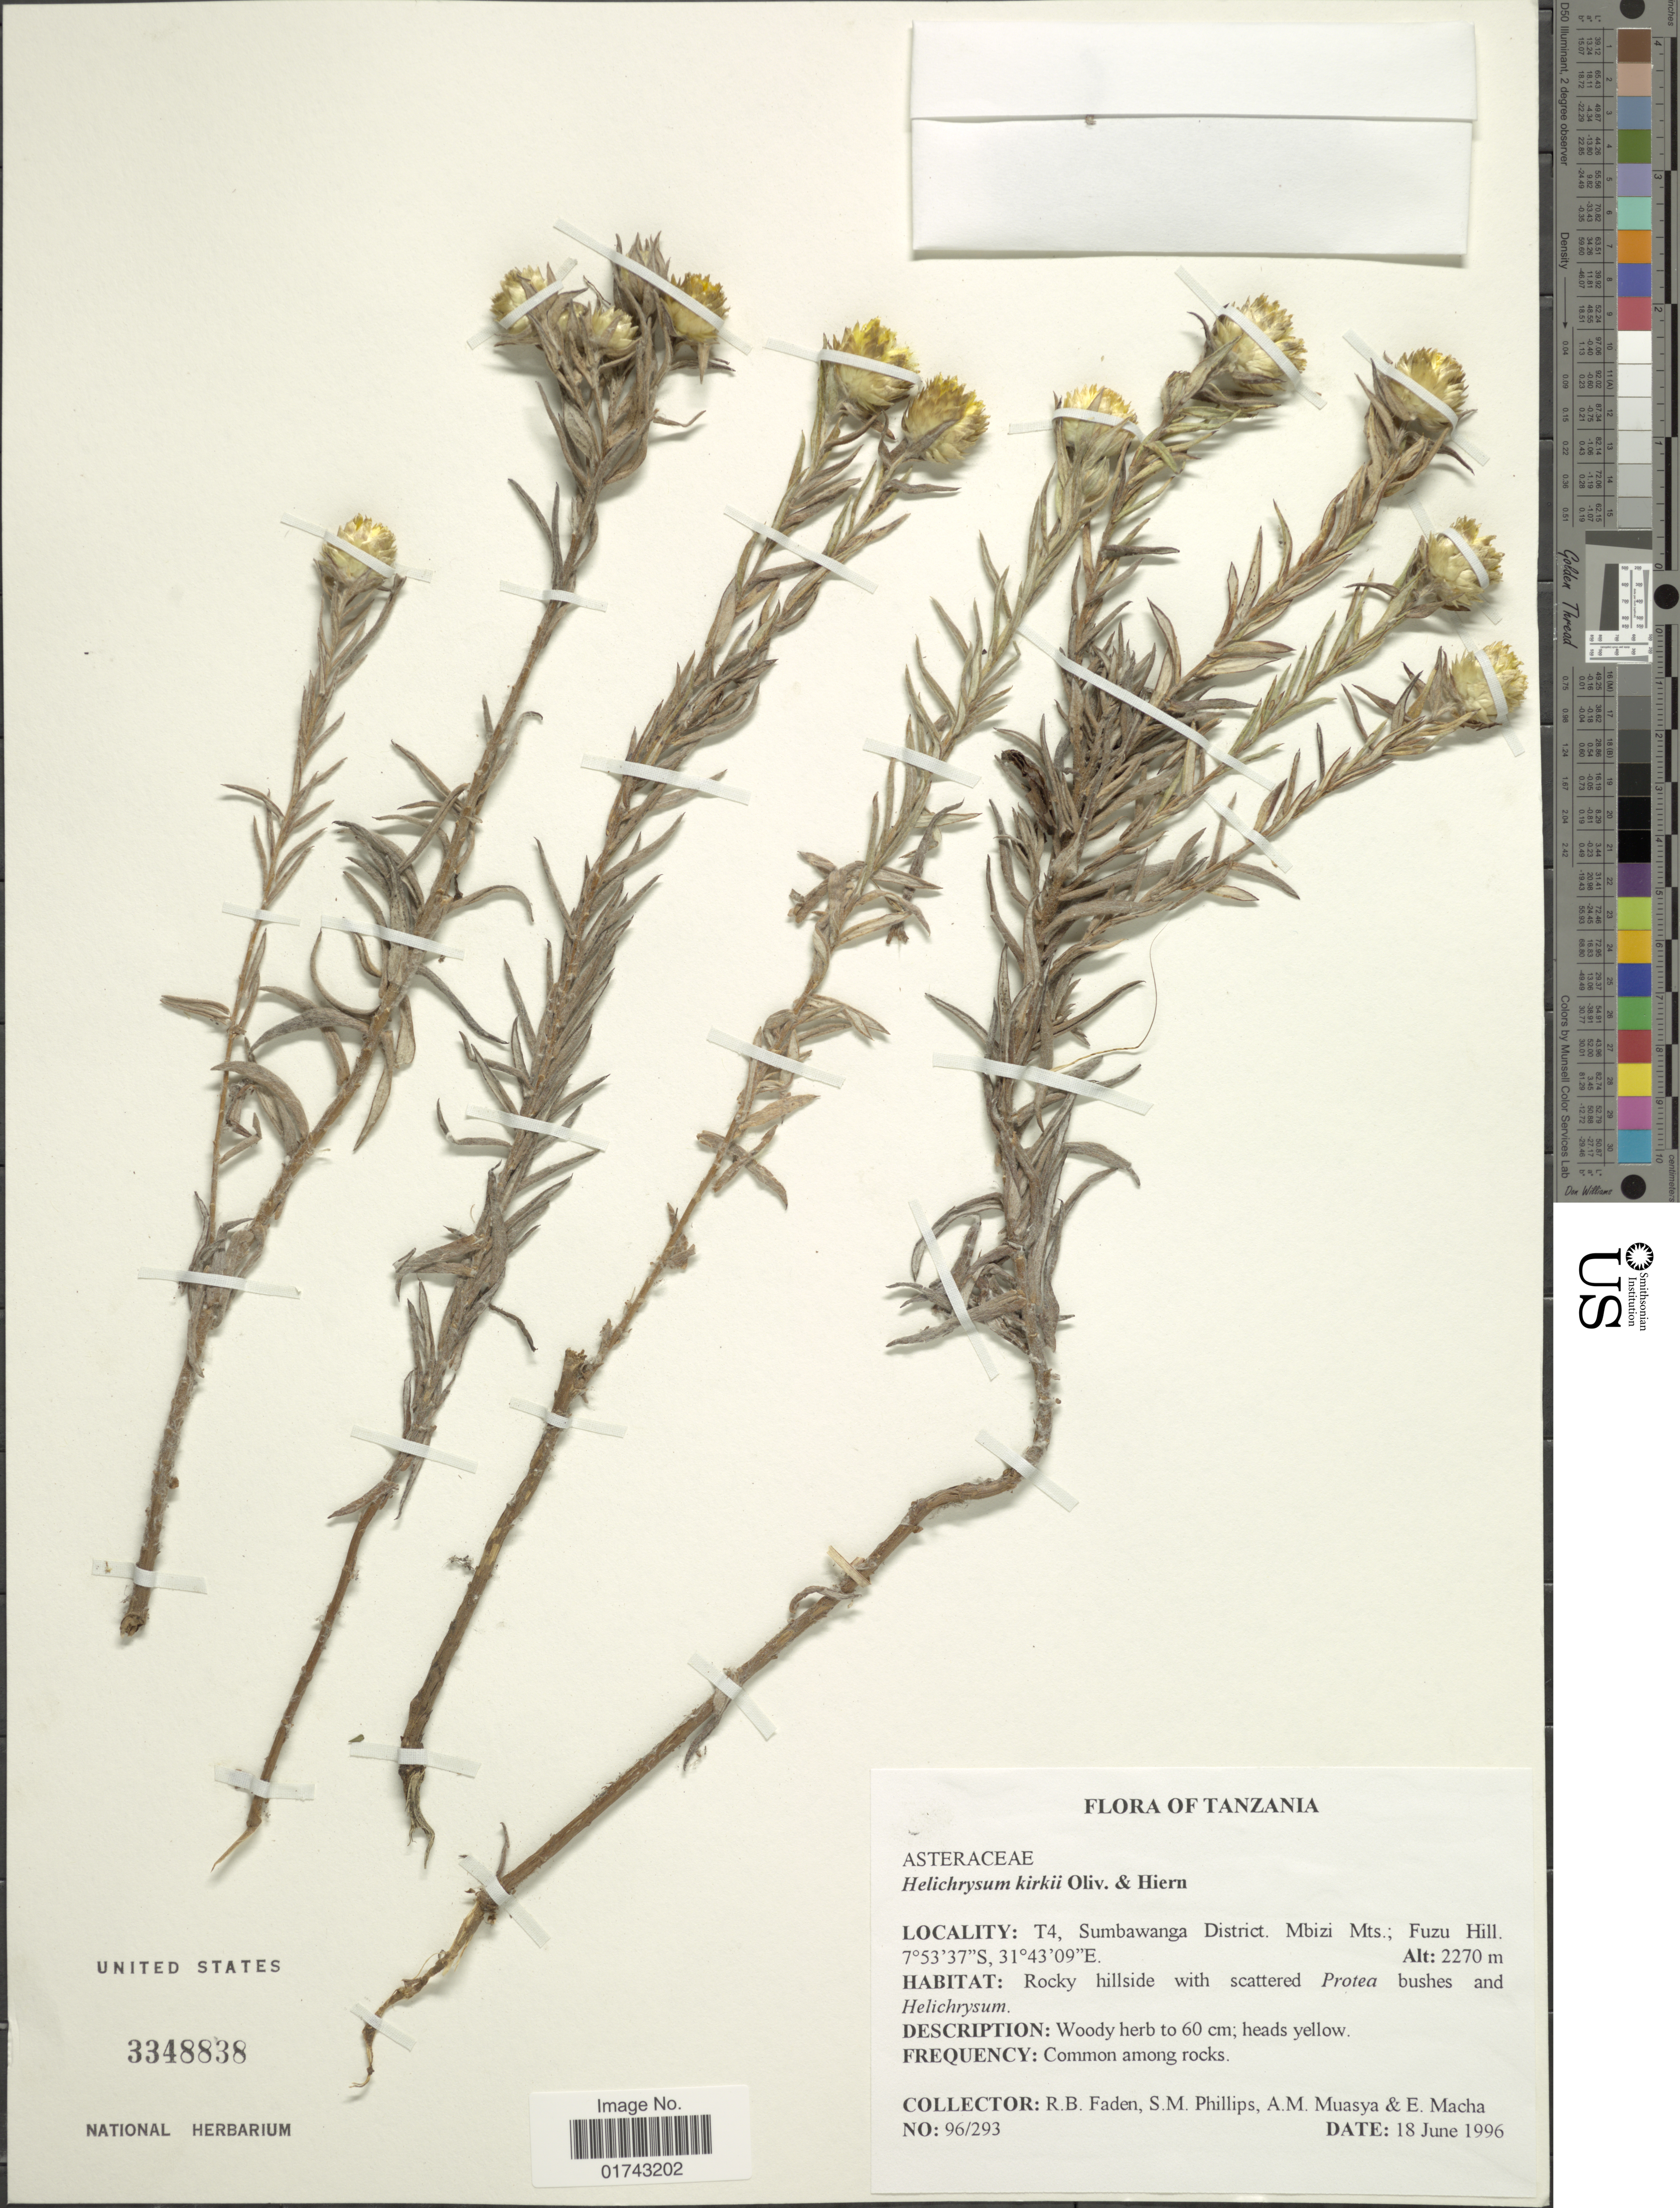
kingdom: Plantae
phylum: Tracheophyta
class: Magnoliopsida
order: Asterales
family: Asteraceae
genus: Helichrysum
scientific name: Helichrysum kirkii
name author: Oliv. & Hiern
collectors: R. B. Faden, S. M. Phillips, A. Muasya & E. Macha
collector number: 96/293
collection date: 1996-06-18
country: Tanzania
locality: T4, Sumbawanga District, Mbizi Mts.; Fuzu Hill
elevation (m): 2270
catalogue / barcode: US 3348838